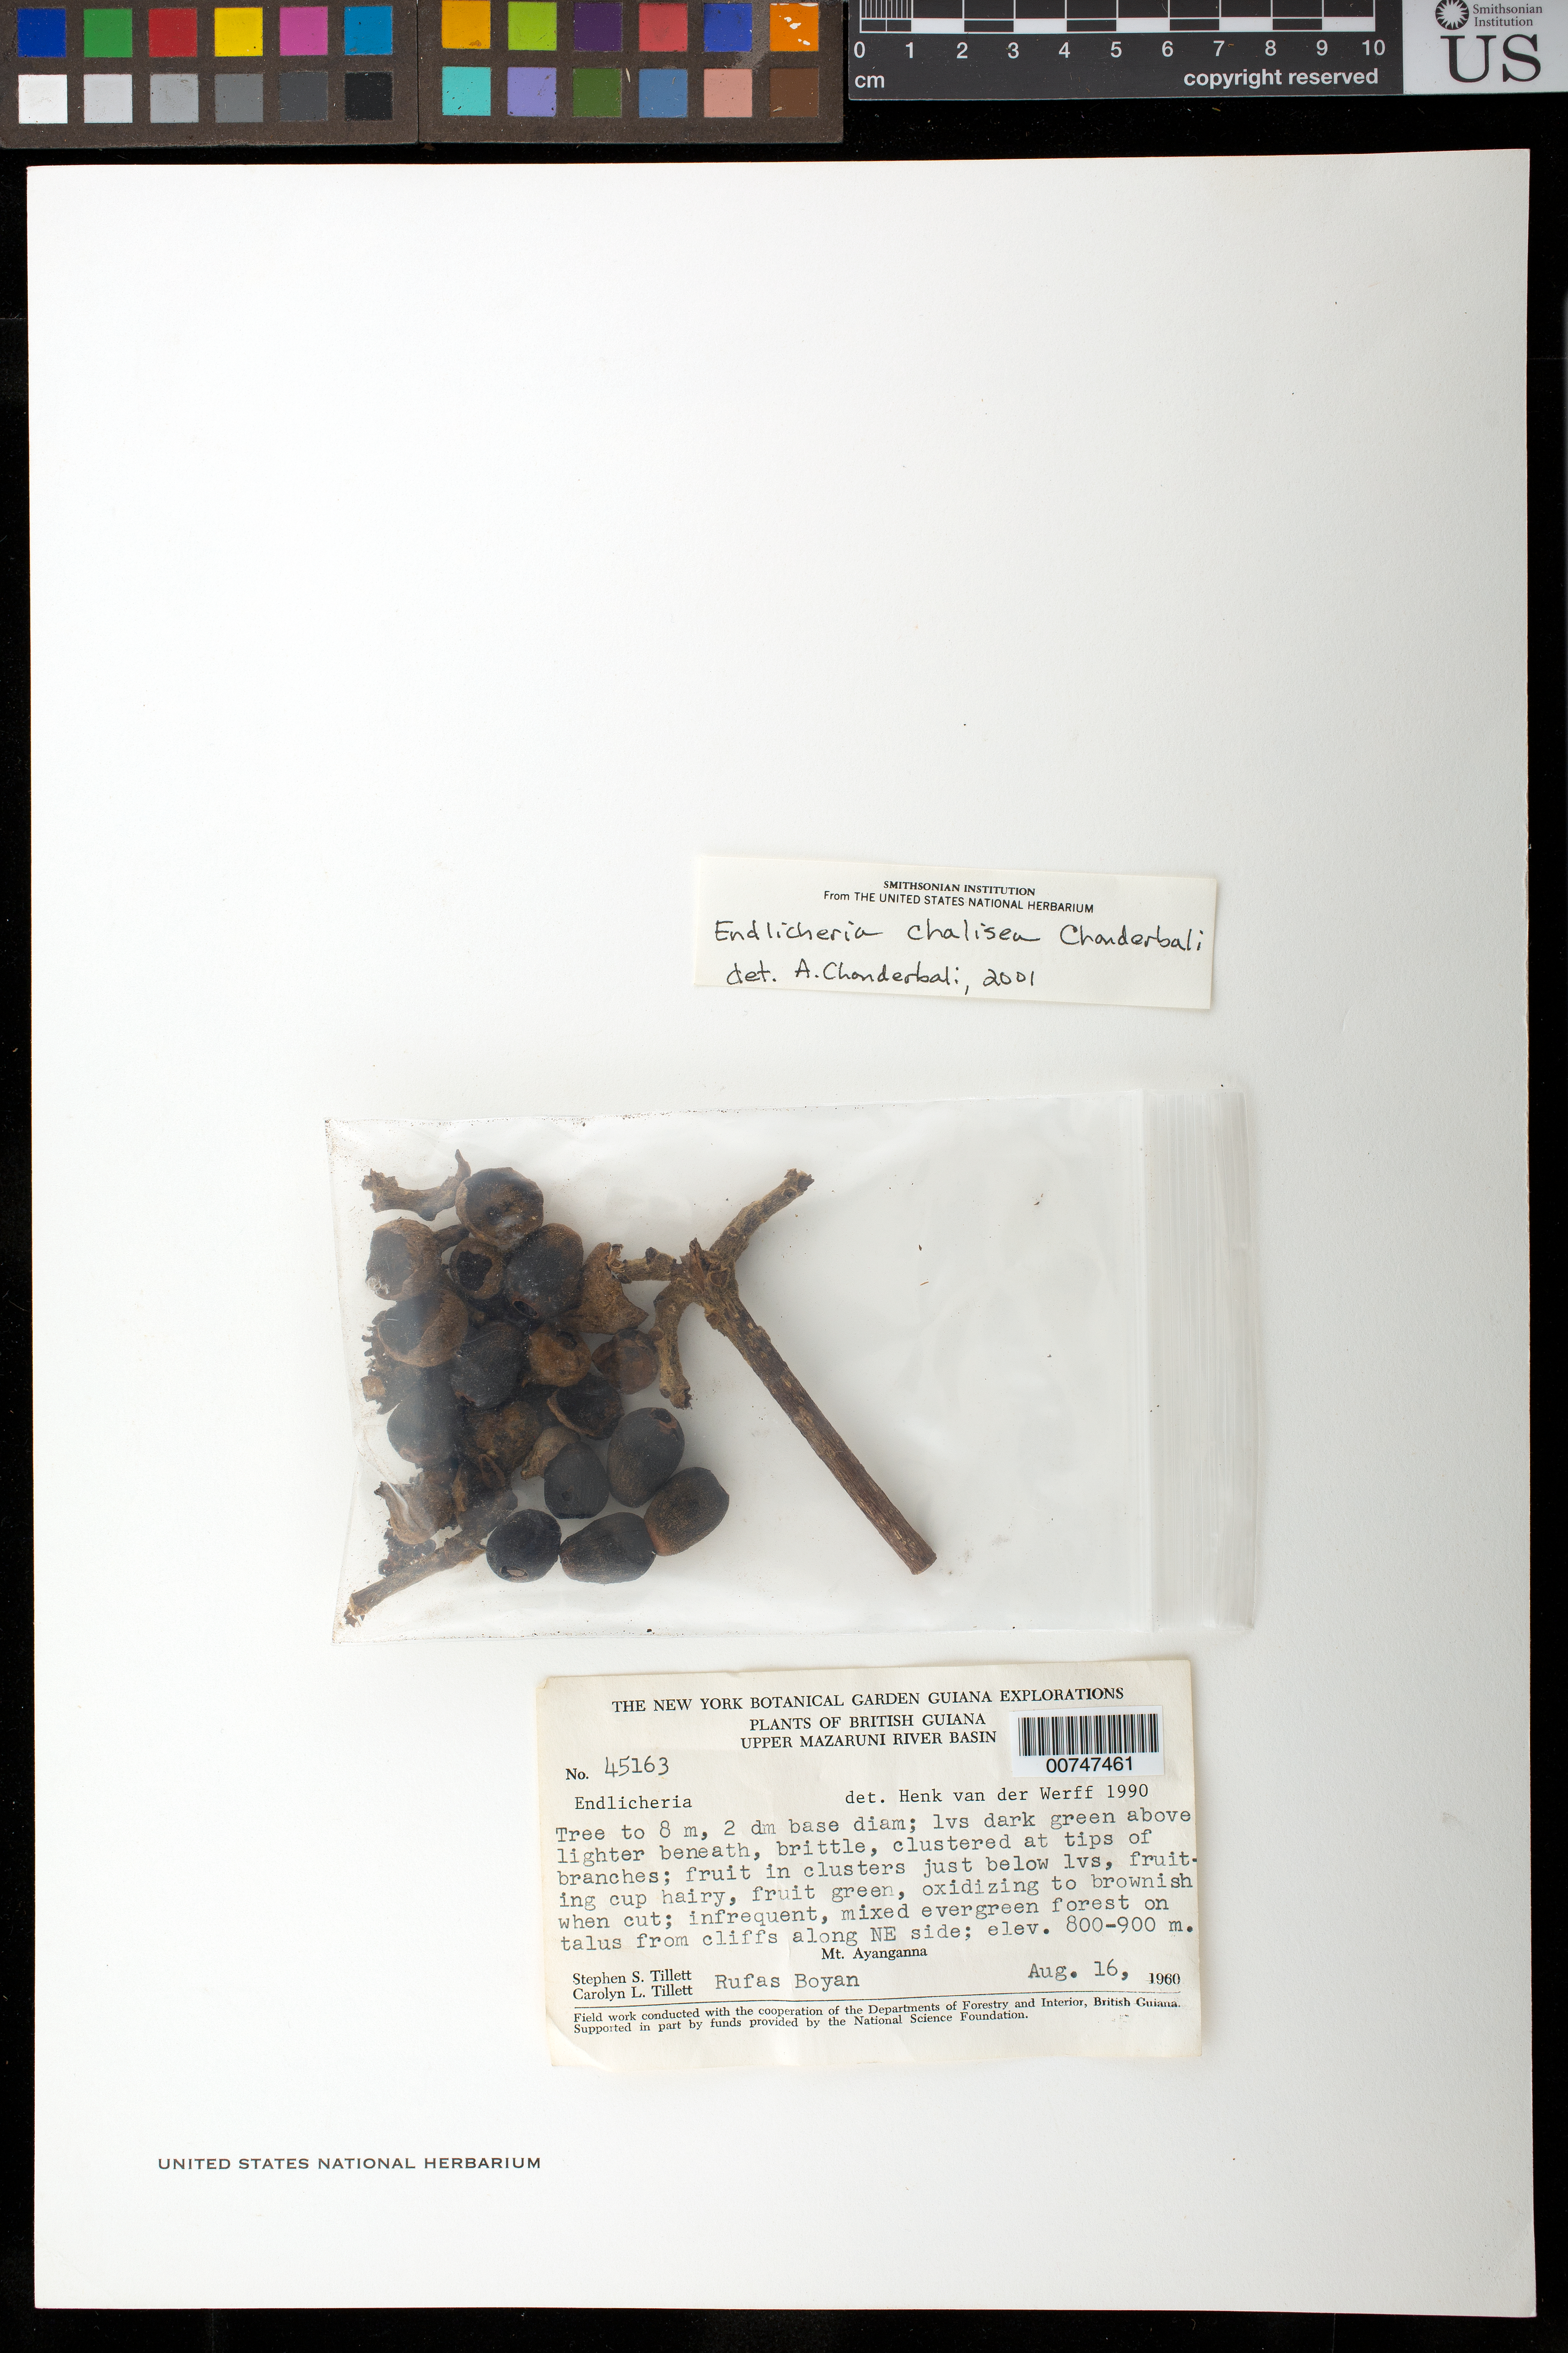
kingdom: Plantae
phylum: Tracheophyta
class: Magnoliopsida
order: Laurales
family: Lauraceae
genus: Endlicheria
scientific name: Endlicheria chalisea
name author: Chanderb.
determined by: Chanderbali, Andre Shashi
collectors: S. S. Tillett, C. L. Tillett & R. Boyan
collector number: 45163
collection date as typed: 16-Aug-60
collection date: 1960-08-16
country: Guyana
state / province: Cuyuni-Mazaruni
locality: Mt. Ayanganna, NE side of, Upper Mazaruni R Basin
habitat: Mixed evergreen forest on talus from cliffs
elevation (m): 800